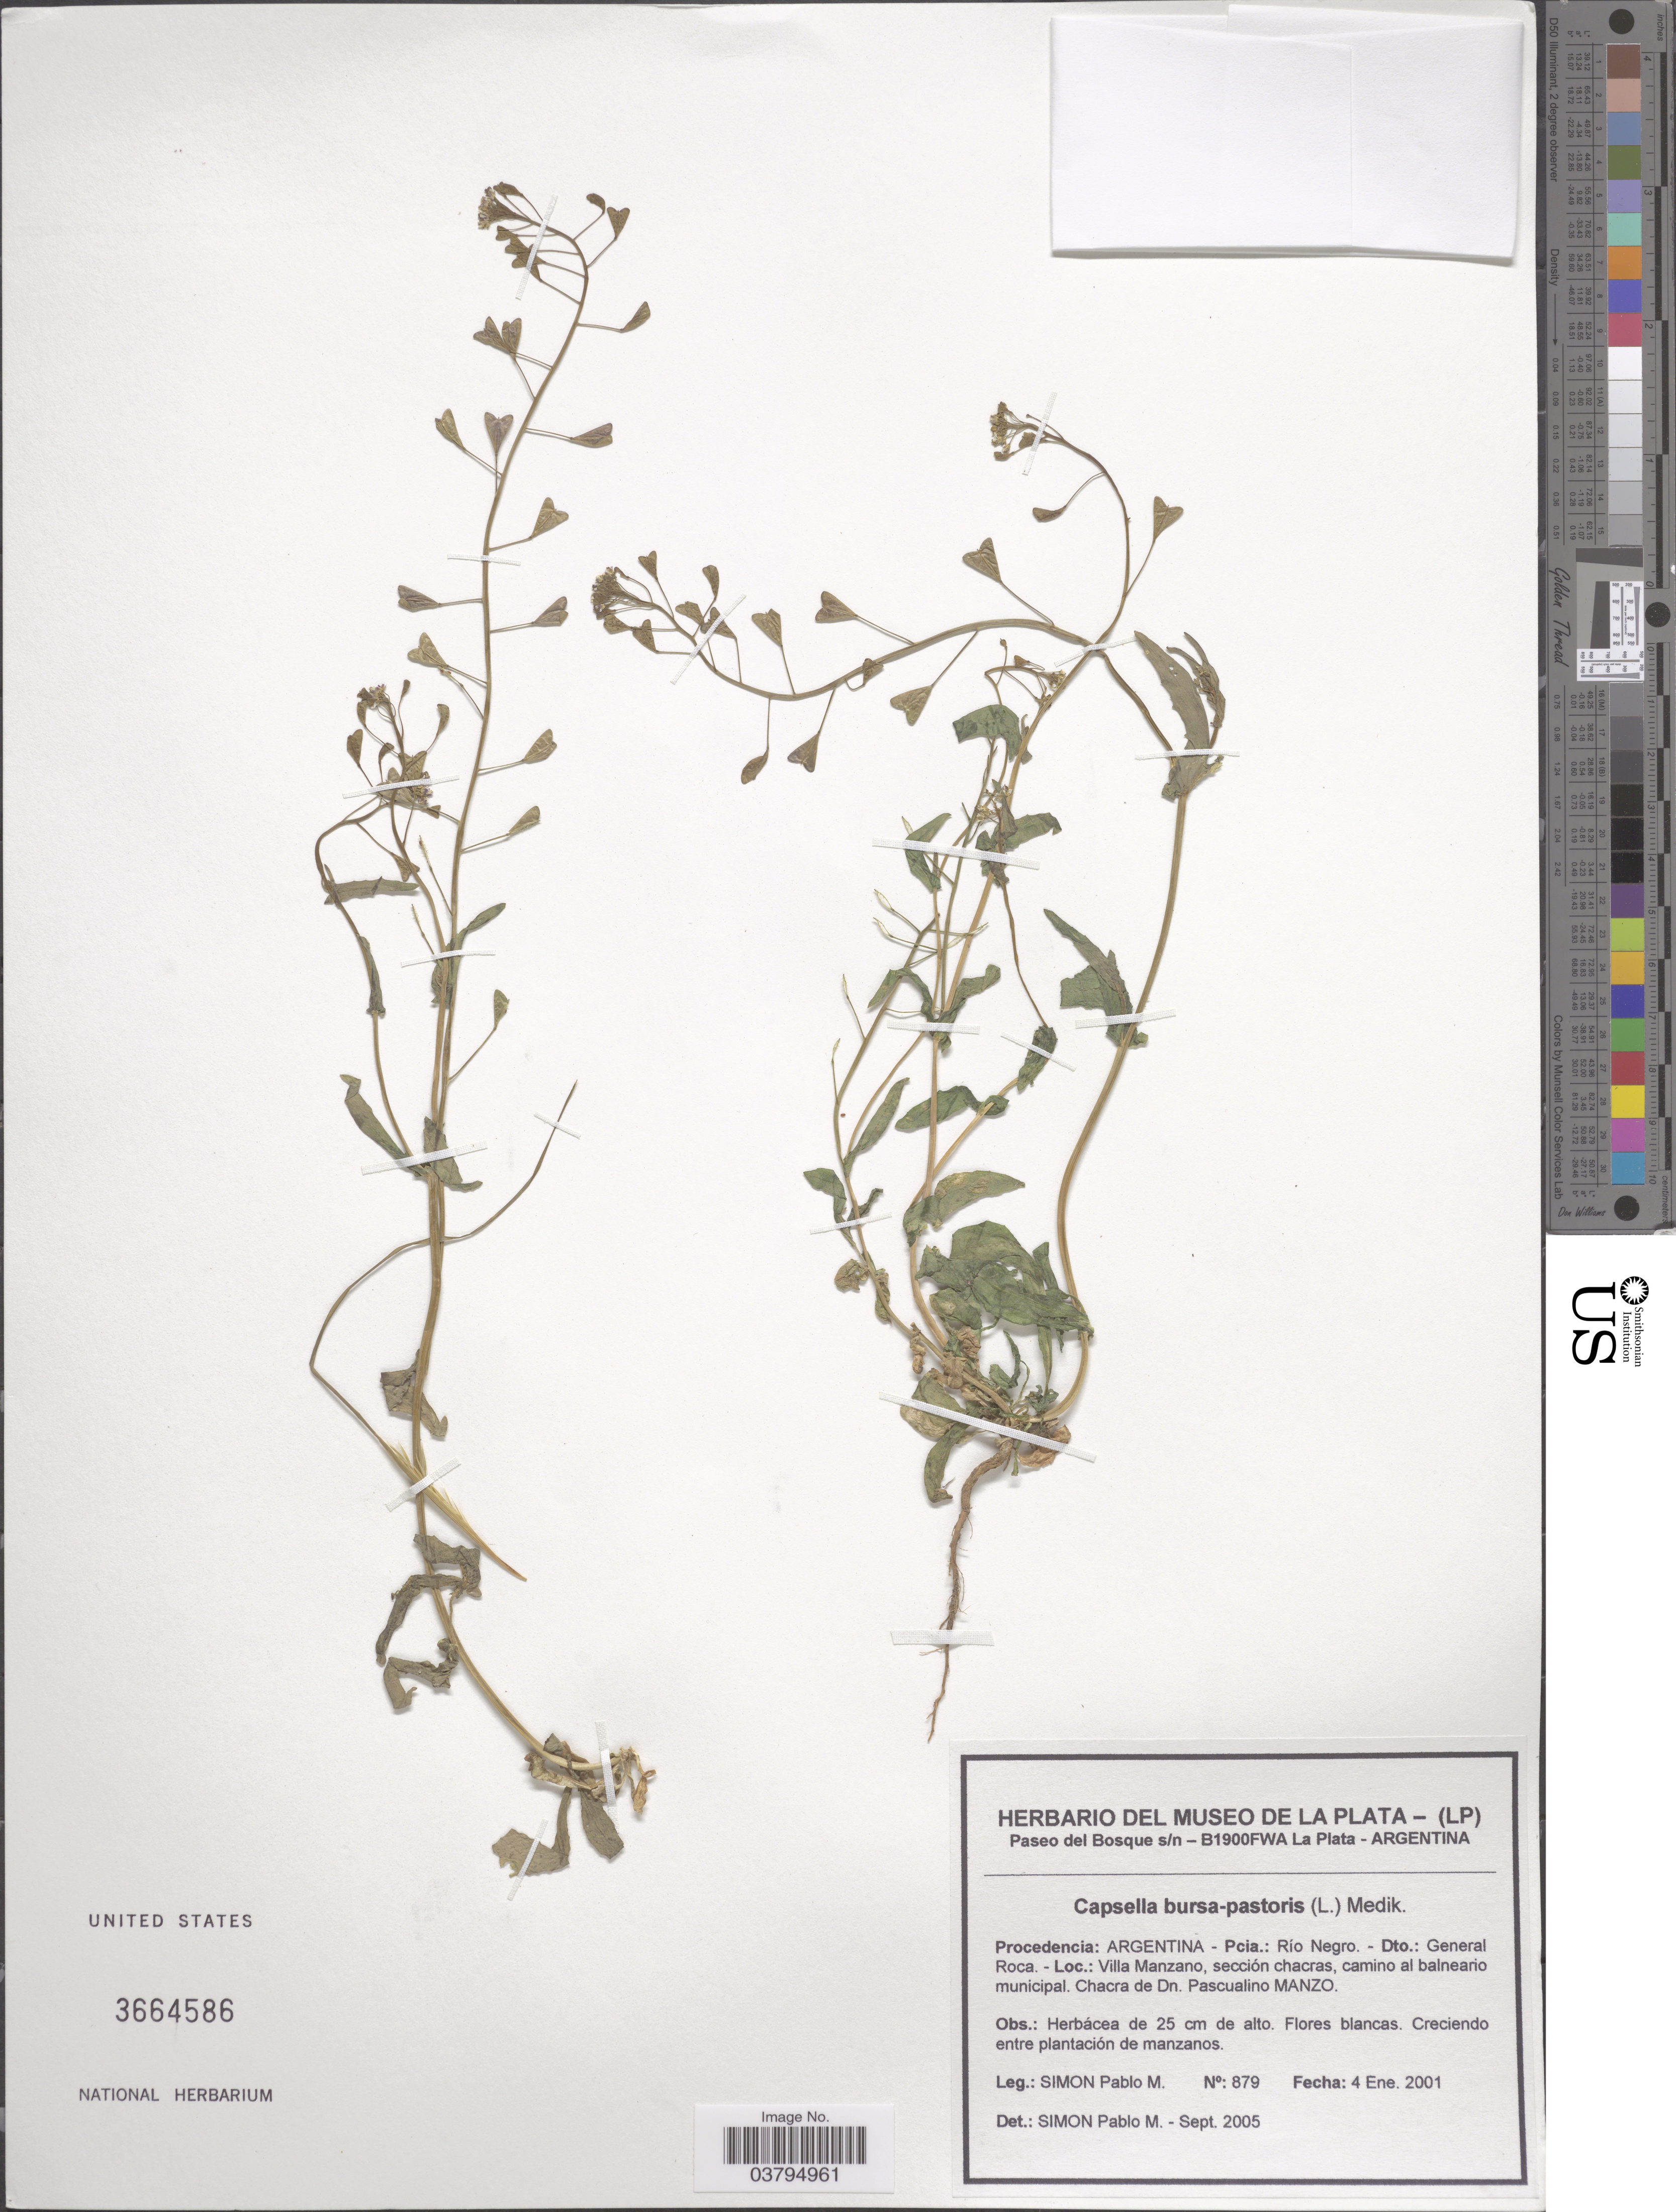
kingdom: Plantae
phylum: Tracheophyta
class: Magnoliopsida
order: Brassicales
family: Brassicaceae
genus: Capsella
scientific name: Capsella bursa-pastoris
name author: (L.) Medik.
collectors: S. Pablo M.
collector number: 879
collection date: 2001-01-04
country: Argentina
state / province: Rio Negro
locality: Pcia.: Río Negro. - Dto.: General Roca. Villa Manzano, sección chacras, camino al balneario municipal. Chacra de Dn. Pascualino Manzo.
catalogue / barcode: US 3664586